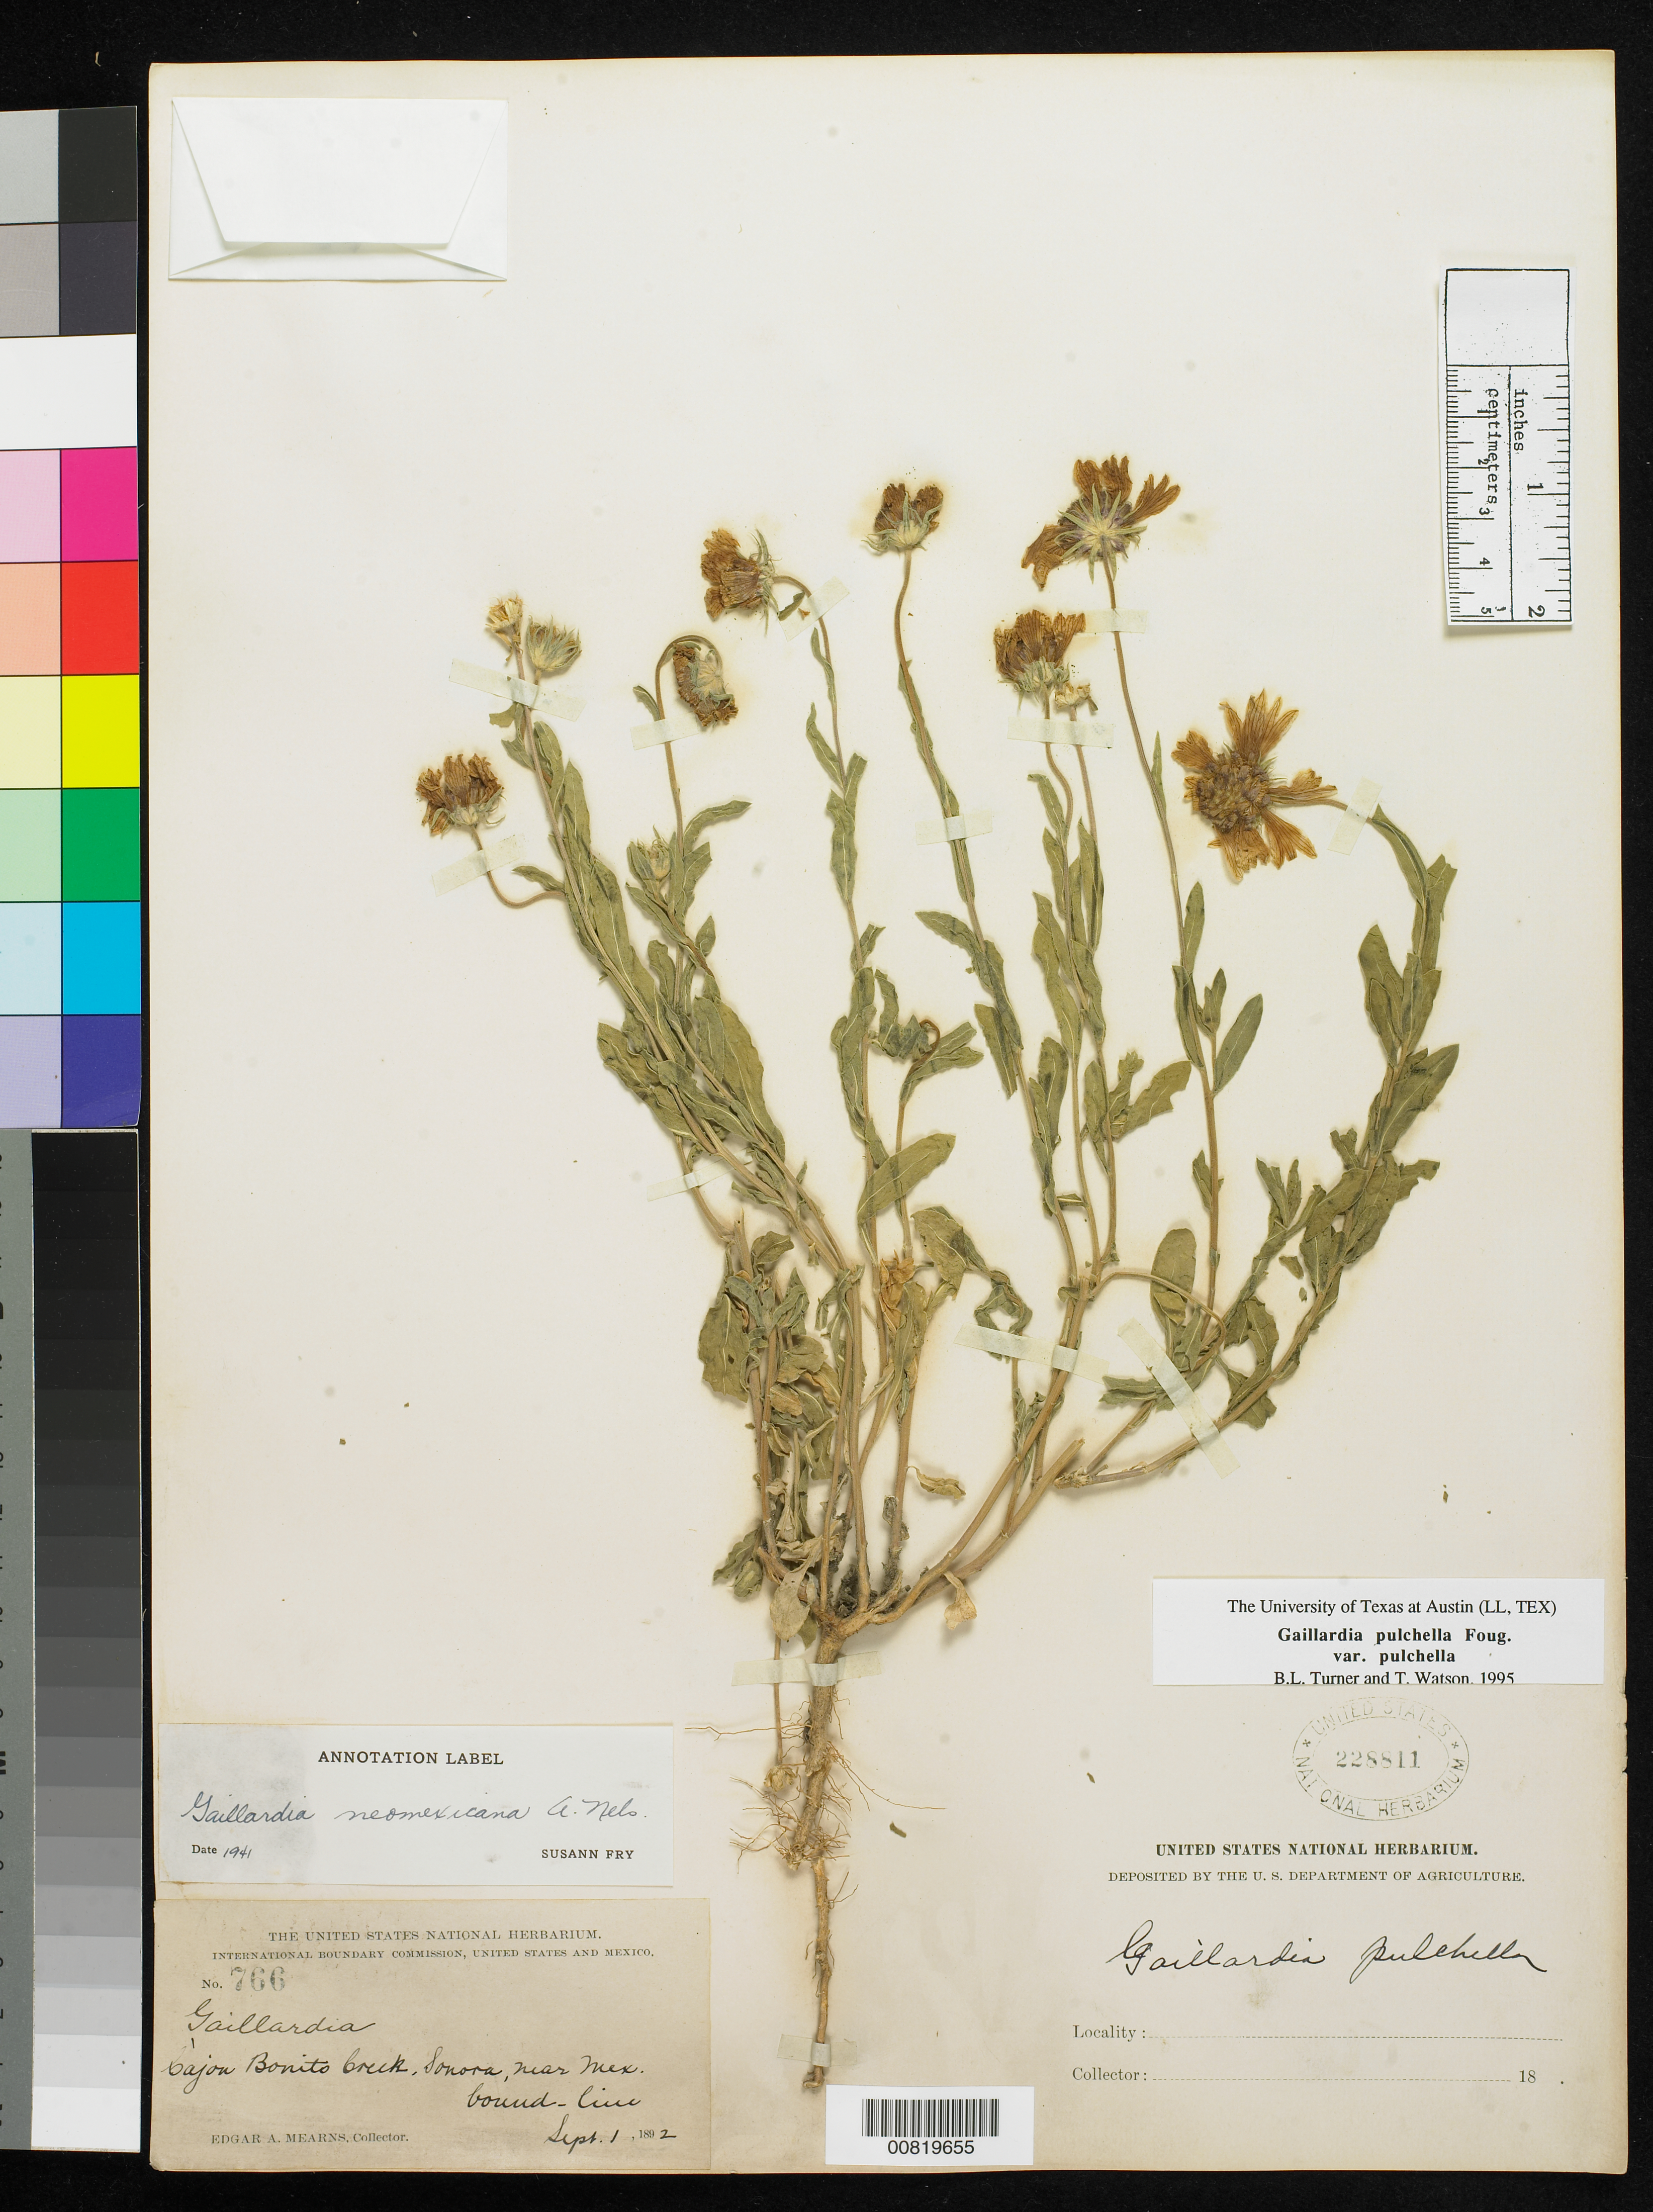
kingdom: Plantae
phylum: Tracheophyta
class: Magnoliopsida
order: Asterales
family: Asteraceae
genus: Gaillardia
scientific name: Gaillardia pulchella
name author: Foug.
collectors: E. A. Mearns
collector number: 766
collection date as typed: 01 Sep 1892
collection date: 1892-09-01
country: Mexico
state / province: Sonora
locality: Cajon, Bonito Creek, Sonora, near Mexican Boundary Line.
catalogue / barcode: US 228811